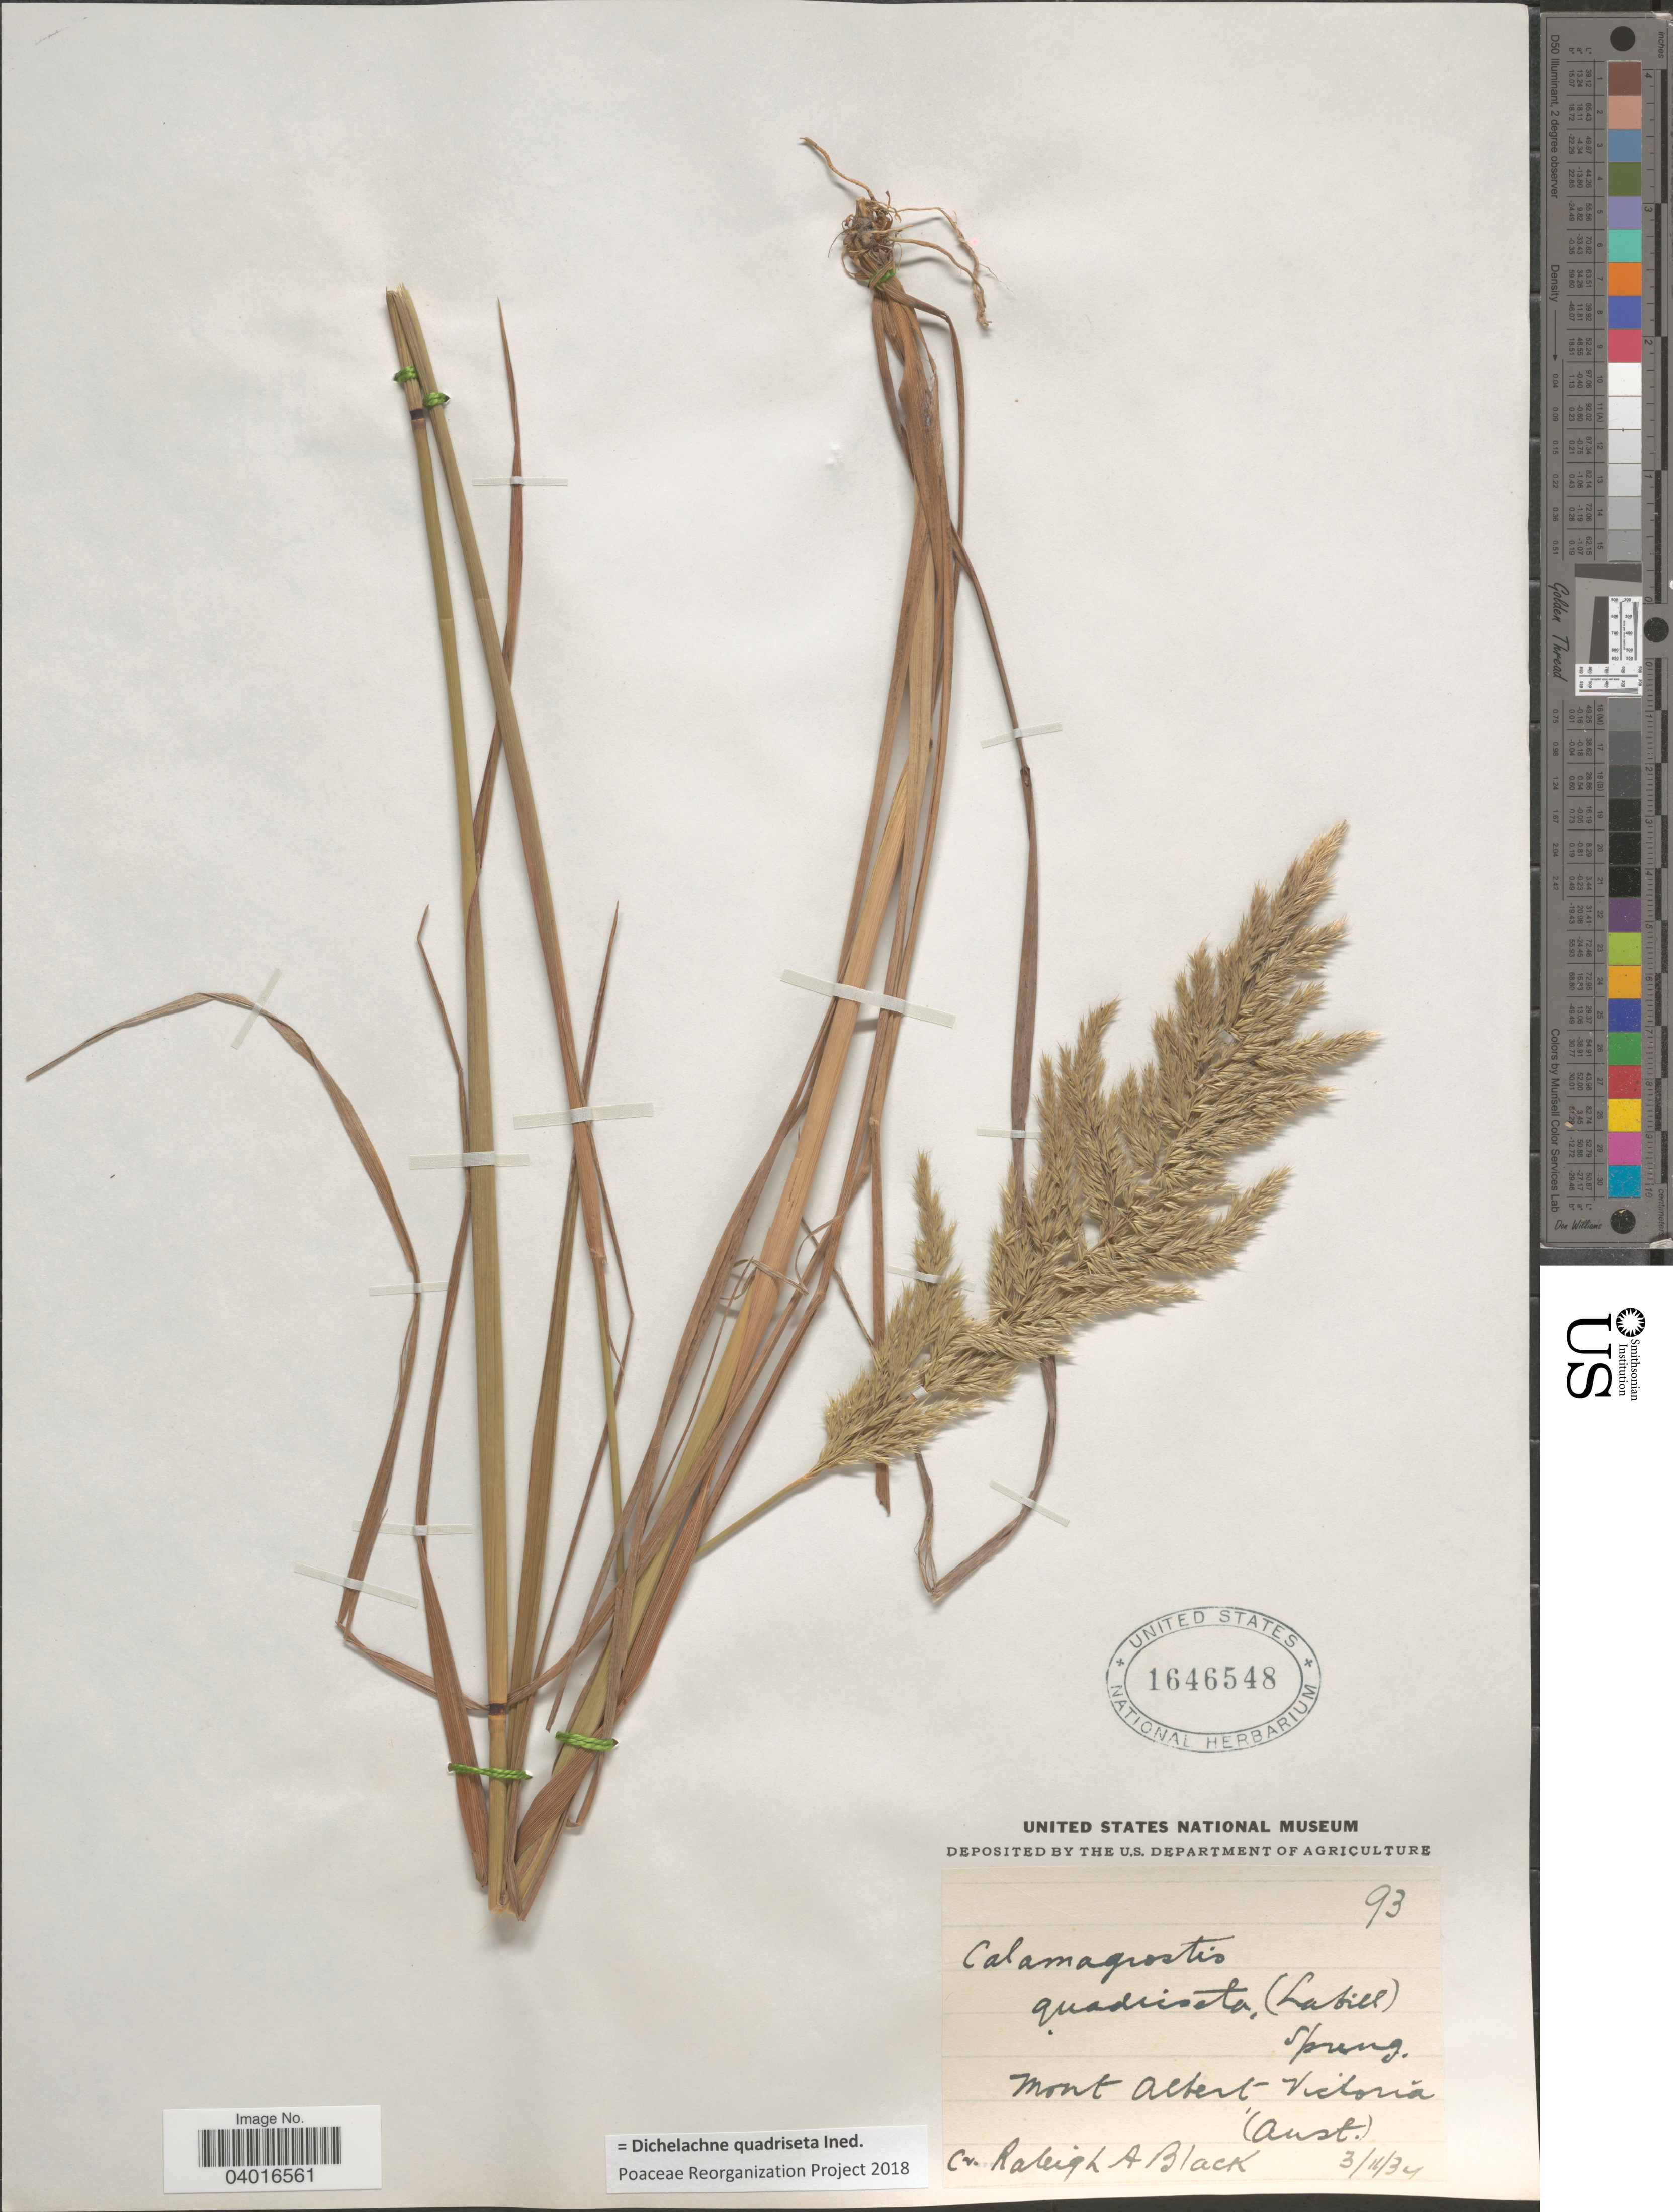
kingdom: Plantae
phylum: Tracheophyta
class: Liliopsida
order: Poales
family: Poaceae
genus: Dichelachne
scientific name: Dichelachne quadriseta ined.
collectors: R. A. Black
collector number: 93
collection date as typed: Transcribed d/m/y: 3/11/34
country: Australia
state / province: Victoria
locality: Mont Albert, Victoria. (Aust.).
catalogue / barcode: US 1646548